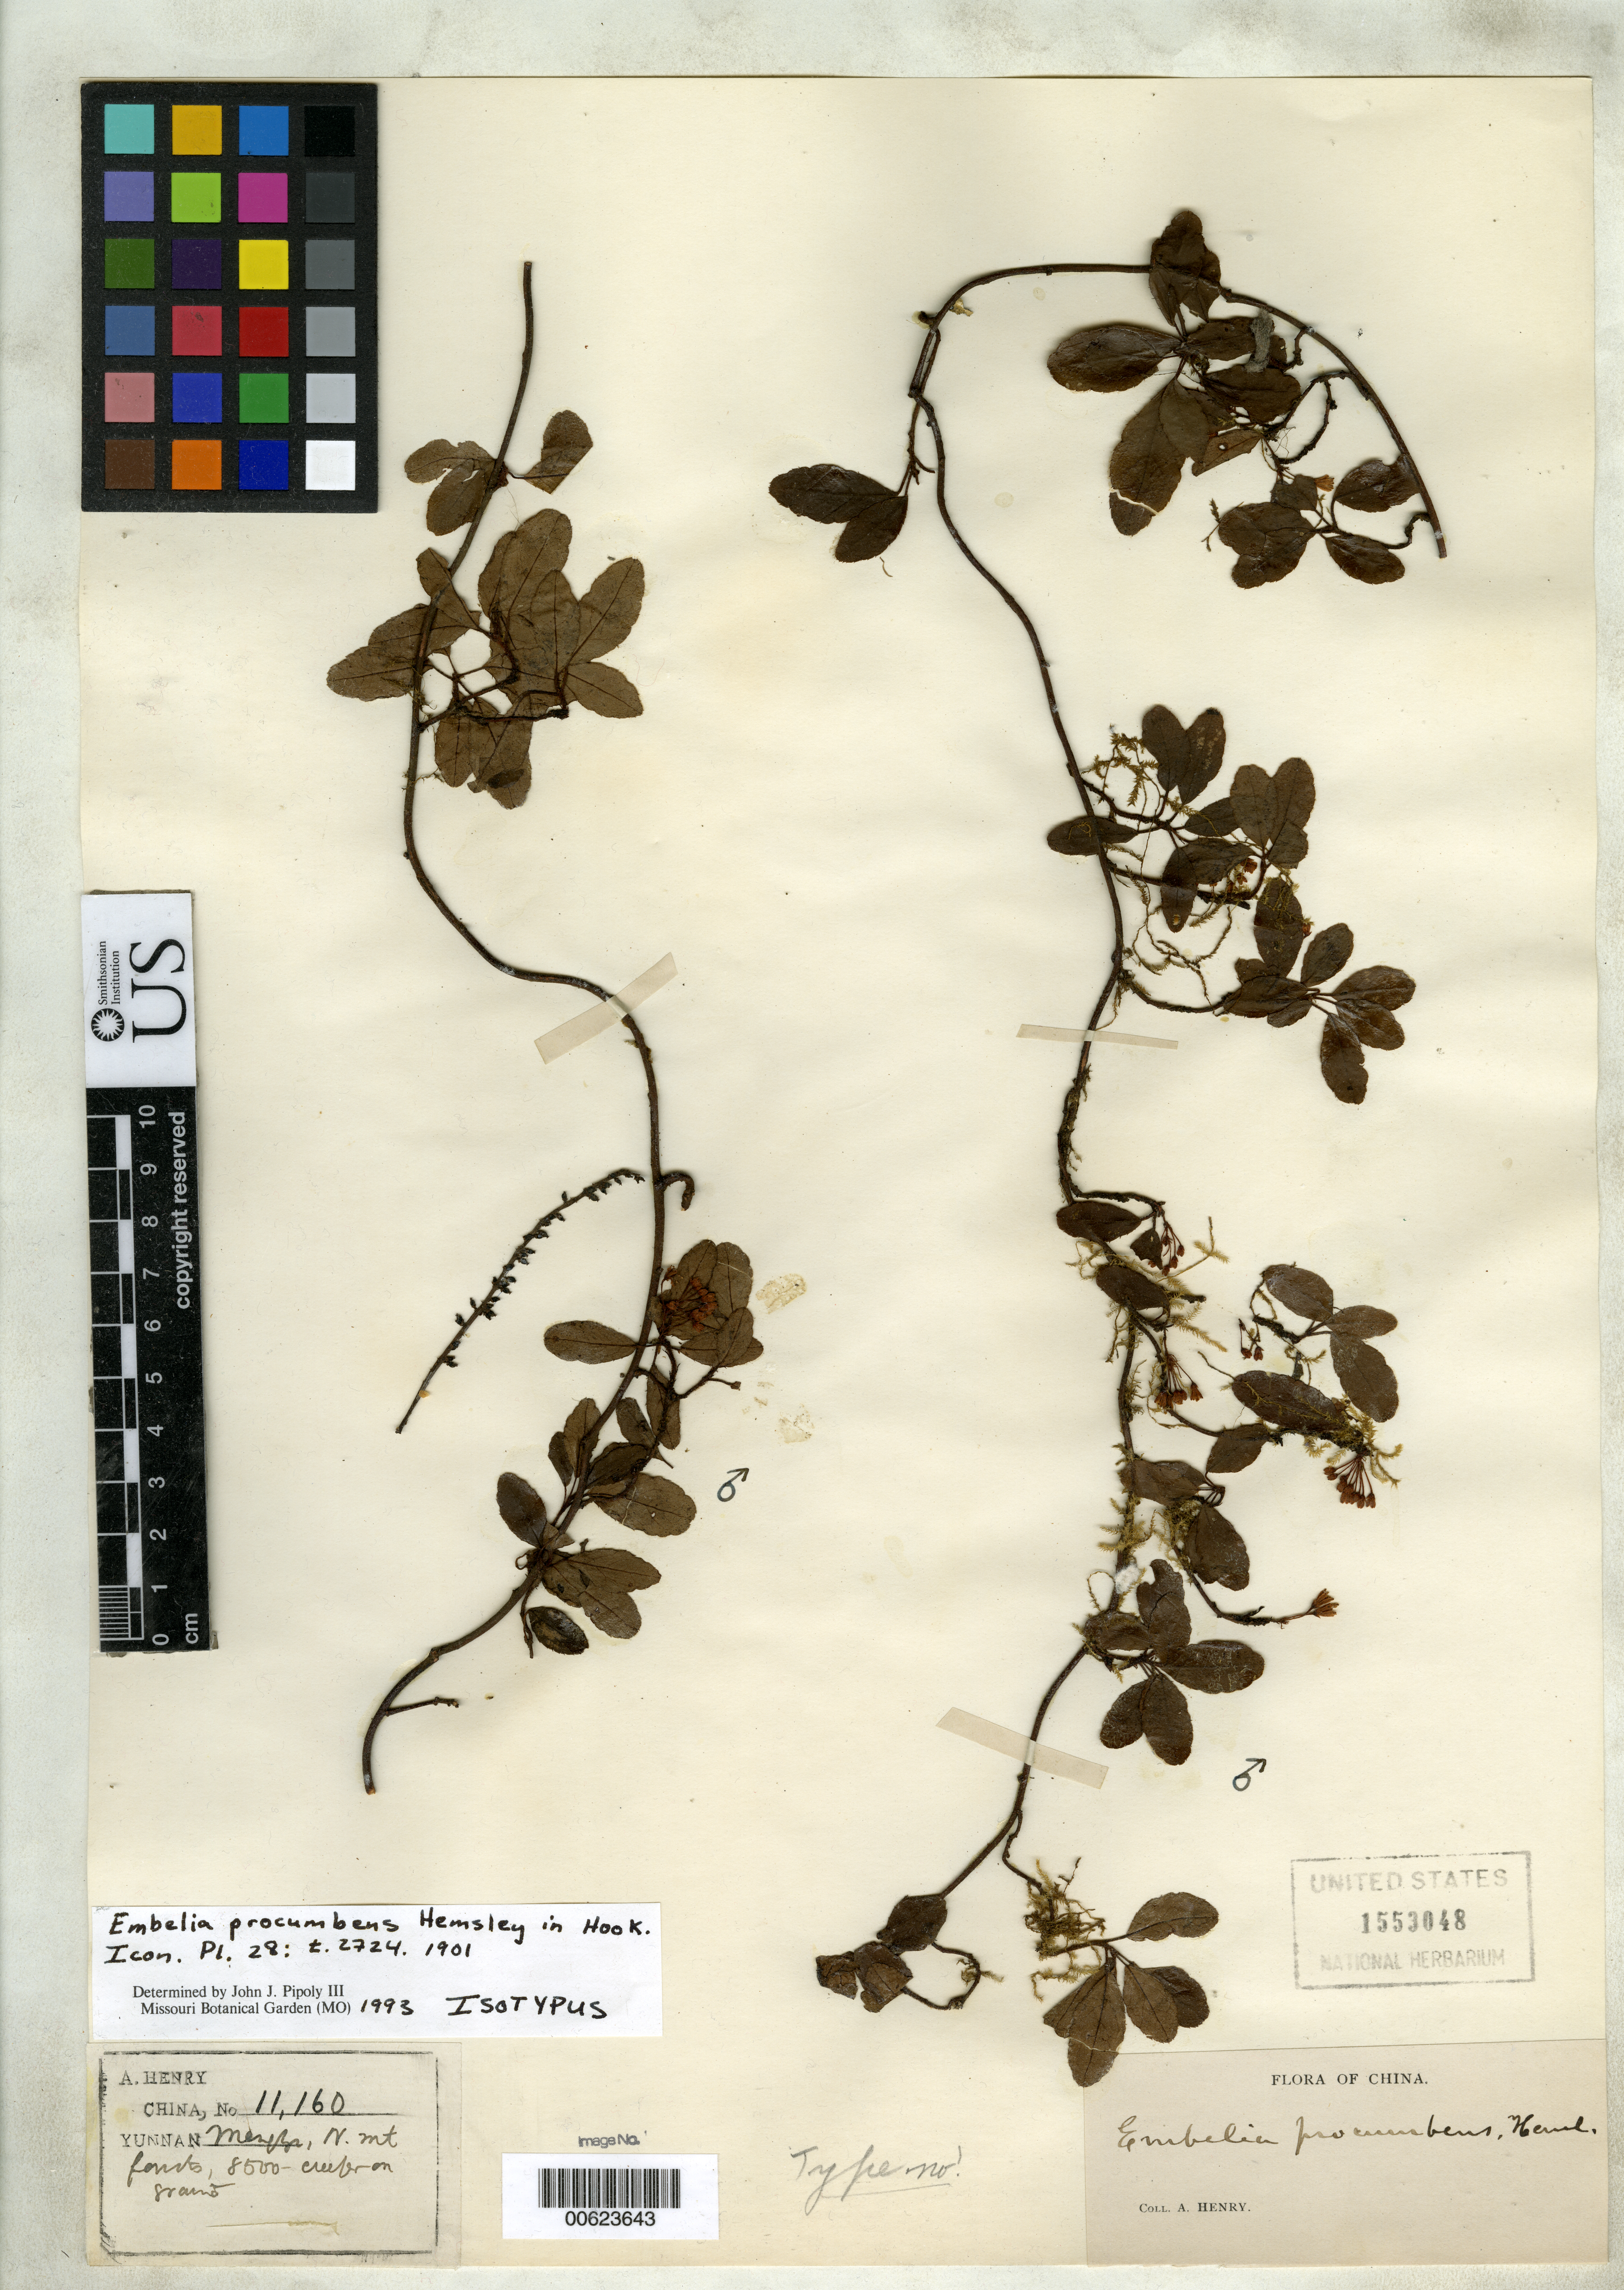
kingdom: Plantae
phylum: Tracheophyta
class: Magnoliopsida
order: Ericales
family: Primulaceae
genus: Embelia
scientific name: Embelia procumbens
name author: Hemsl.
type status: Isotype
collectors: A. Henry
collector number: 11160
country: China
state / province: Yunnan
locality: Mentsze, N Mt.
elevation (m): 2591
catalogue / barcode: US 1553048